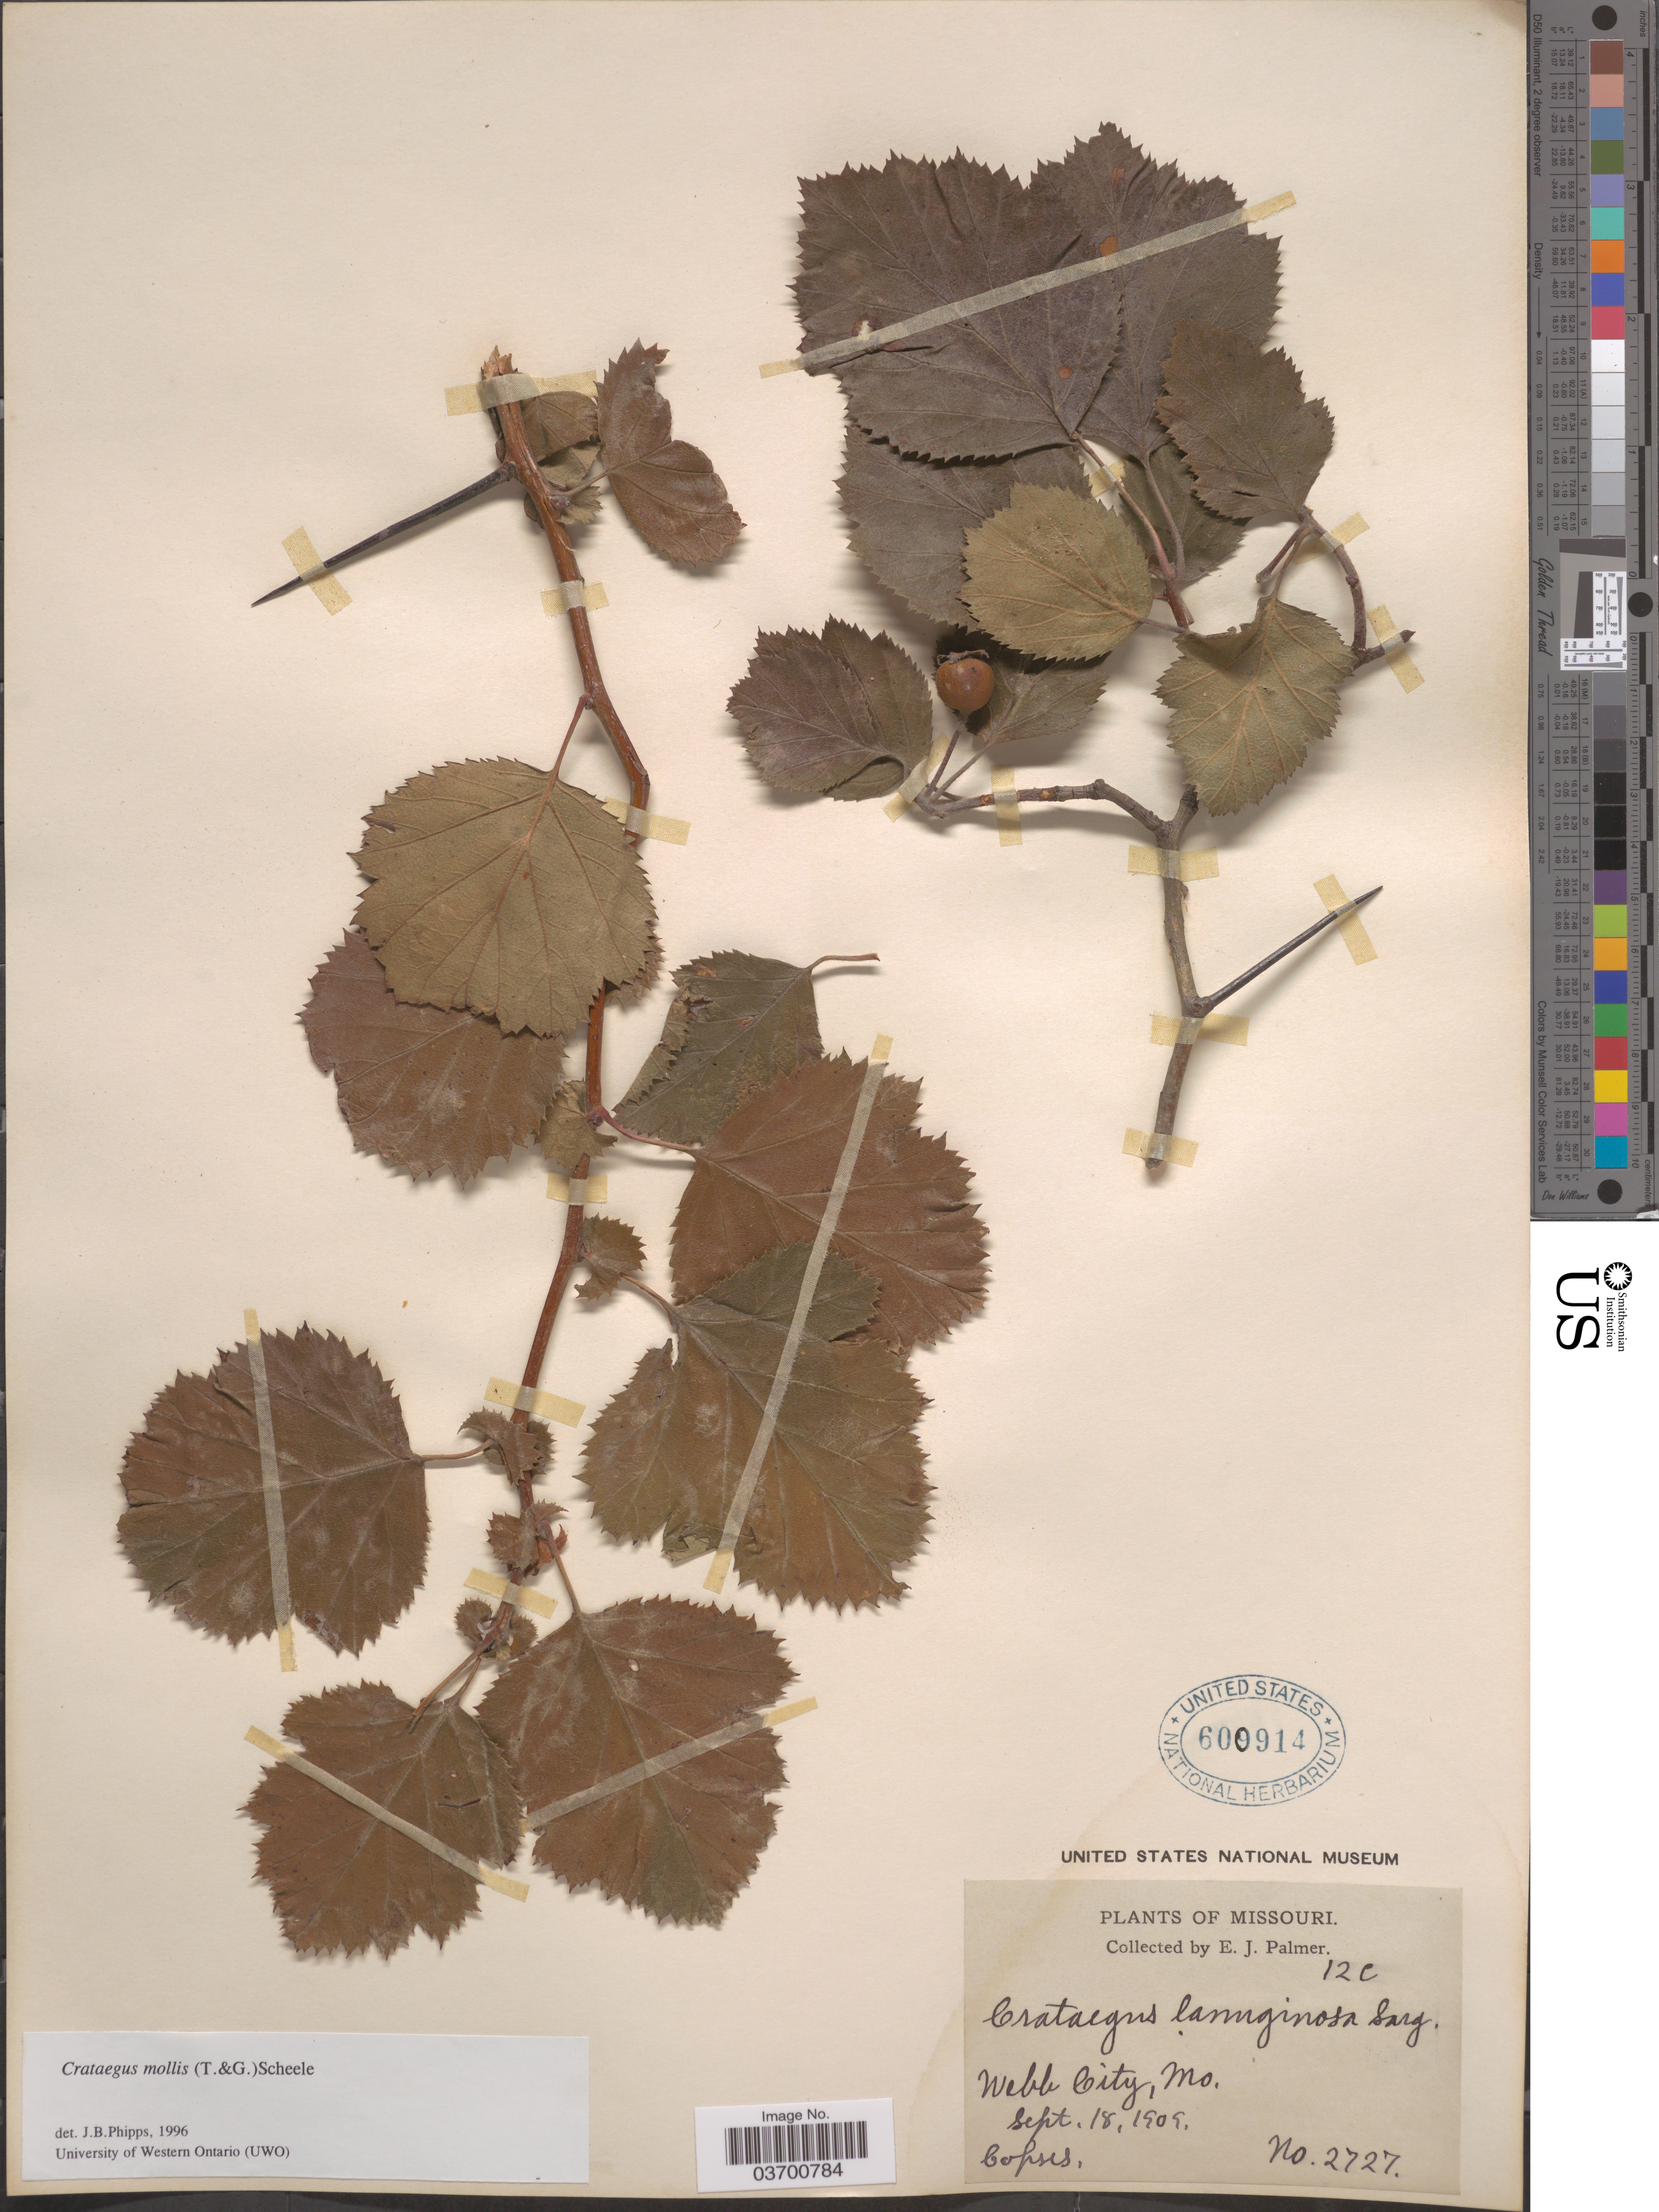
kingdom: Plantae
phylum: Tracheophyta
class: Magnoliopsida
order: Rosales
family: Rosaceae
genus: Crataegus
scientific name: Crataegus mollis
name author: (Torr. & A. Gray) Scheele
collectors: E. J. Palmer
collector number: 2727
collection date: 1909-09-18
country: United States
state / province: Missouri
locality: Webb City.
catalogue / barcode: US 600914